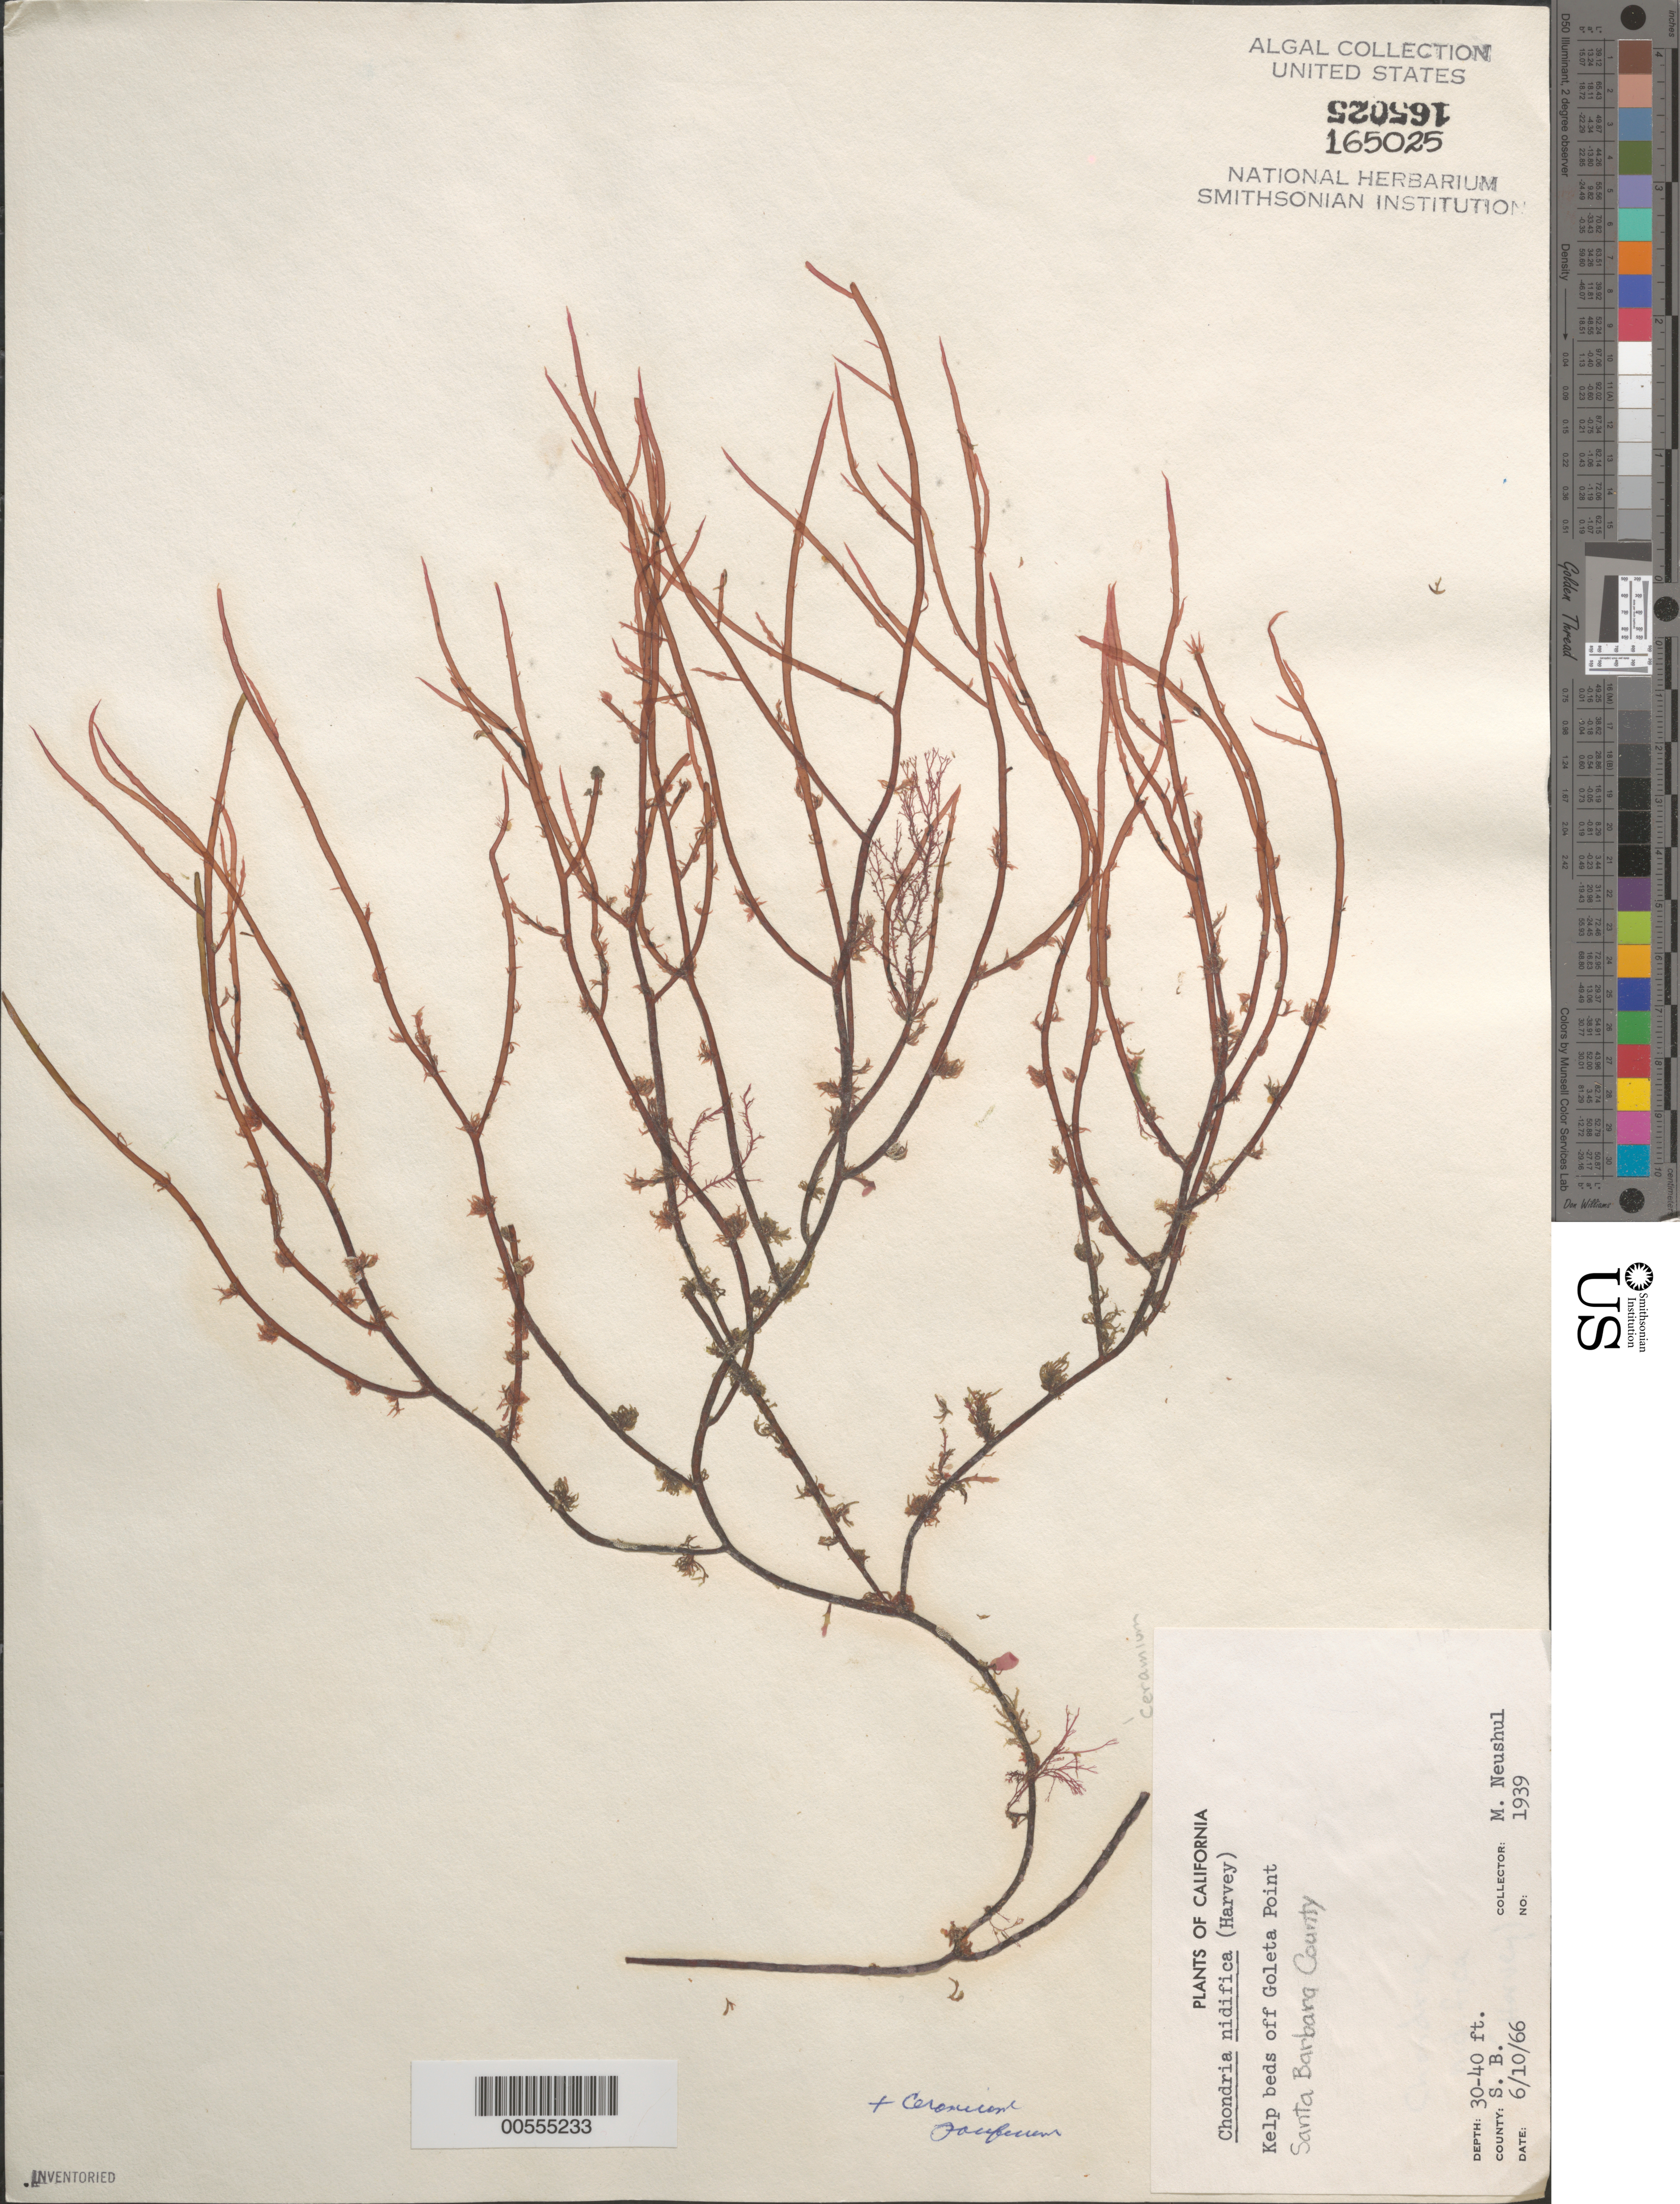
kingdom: Plantae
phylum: Rhodophyta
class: Florideophyceae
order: Ceramiales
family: Rhodomelaceae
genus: Neochondria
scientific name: Neochondria nidifica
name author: (Harvey) Sutti et al.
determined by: Algae name updating Project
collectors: M. Neushul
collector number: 1939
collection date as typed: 10 Jun 1966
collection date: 1966-06-10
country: United States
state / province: California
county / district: Santa Barbara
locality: Off Goleta Point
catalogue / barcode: US 165025